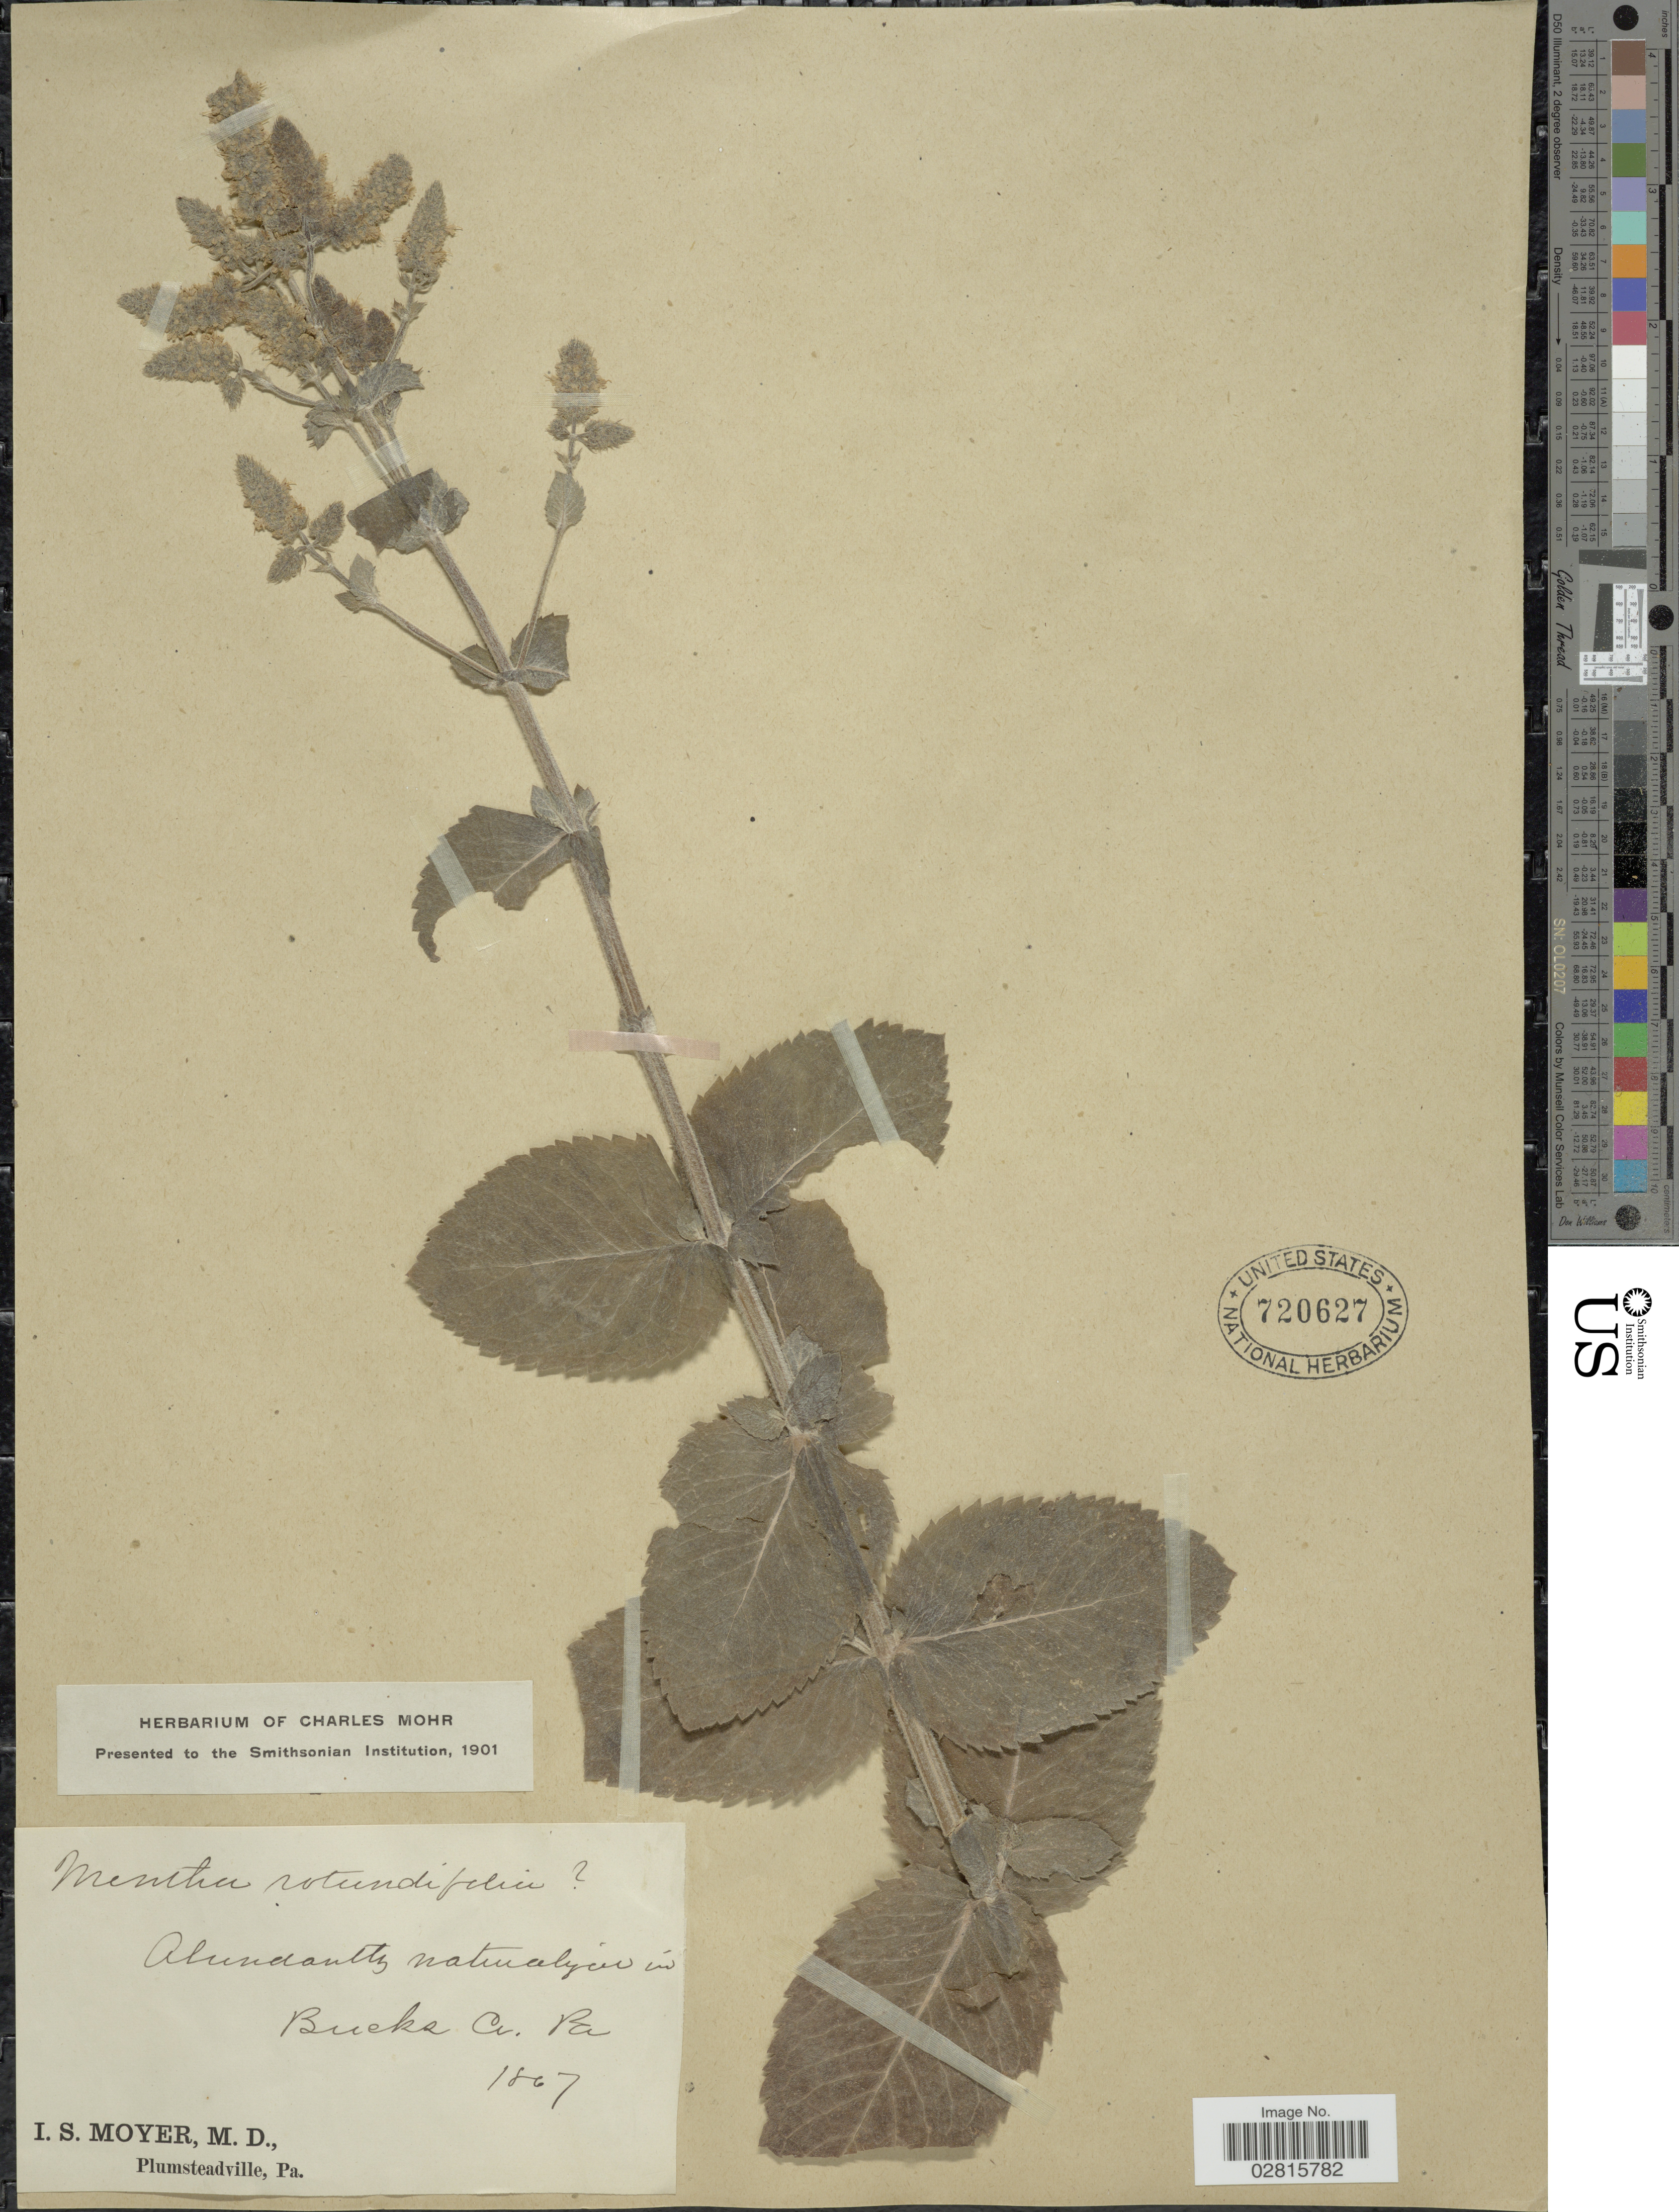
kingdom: Plantae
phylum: Tracheophyta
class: Magnoliopsida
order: Lamiales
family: Lamiaceae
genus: Mentha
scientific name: Mentha rotundifolia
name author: (L.) Huds.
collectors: I. S. Moyer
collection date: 1867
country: United States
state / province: Pennsylvania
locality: Bucks Co. Pa.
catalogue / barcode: US 720627